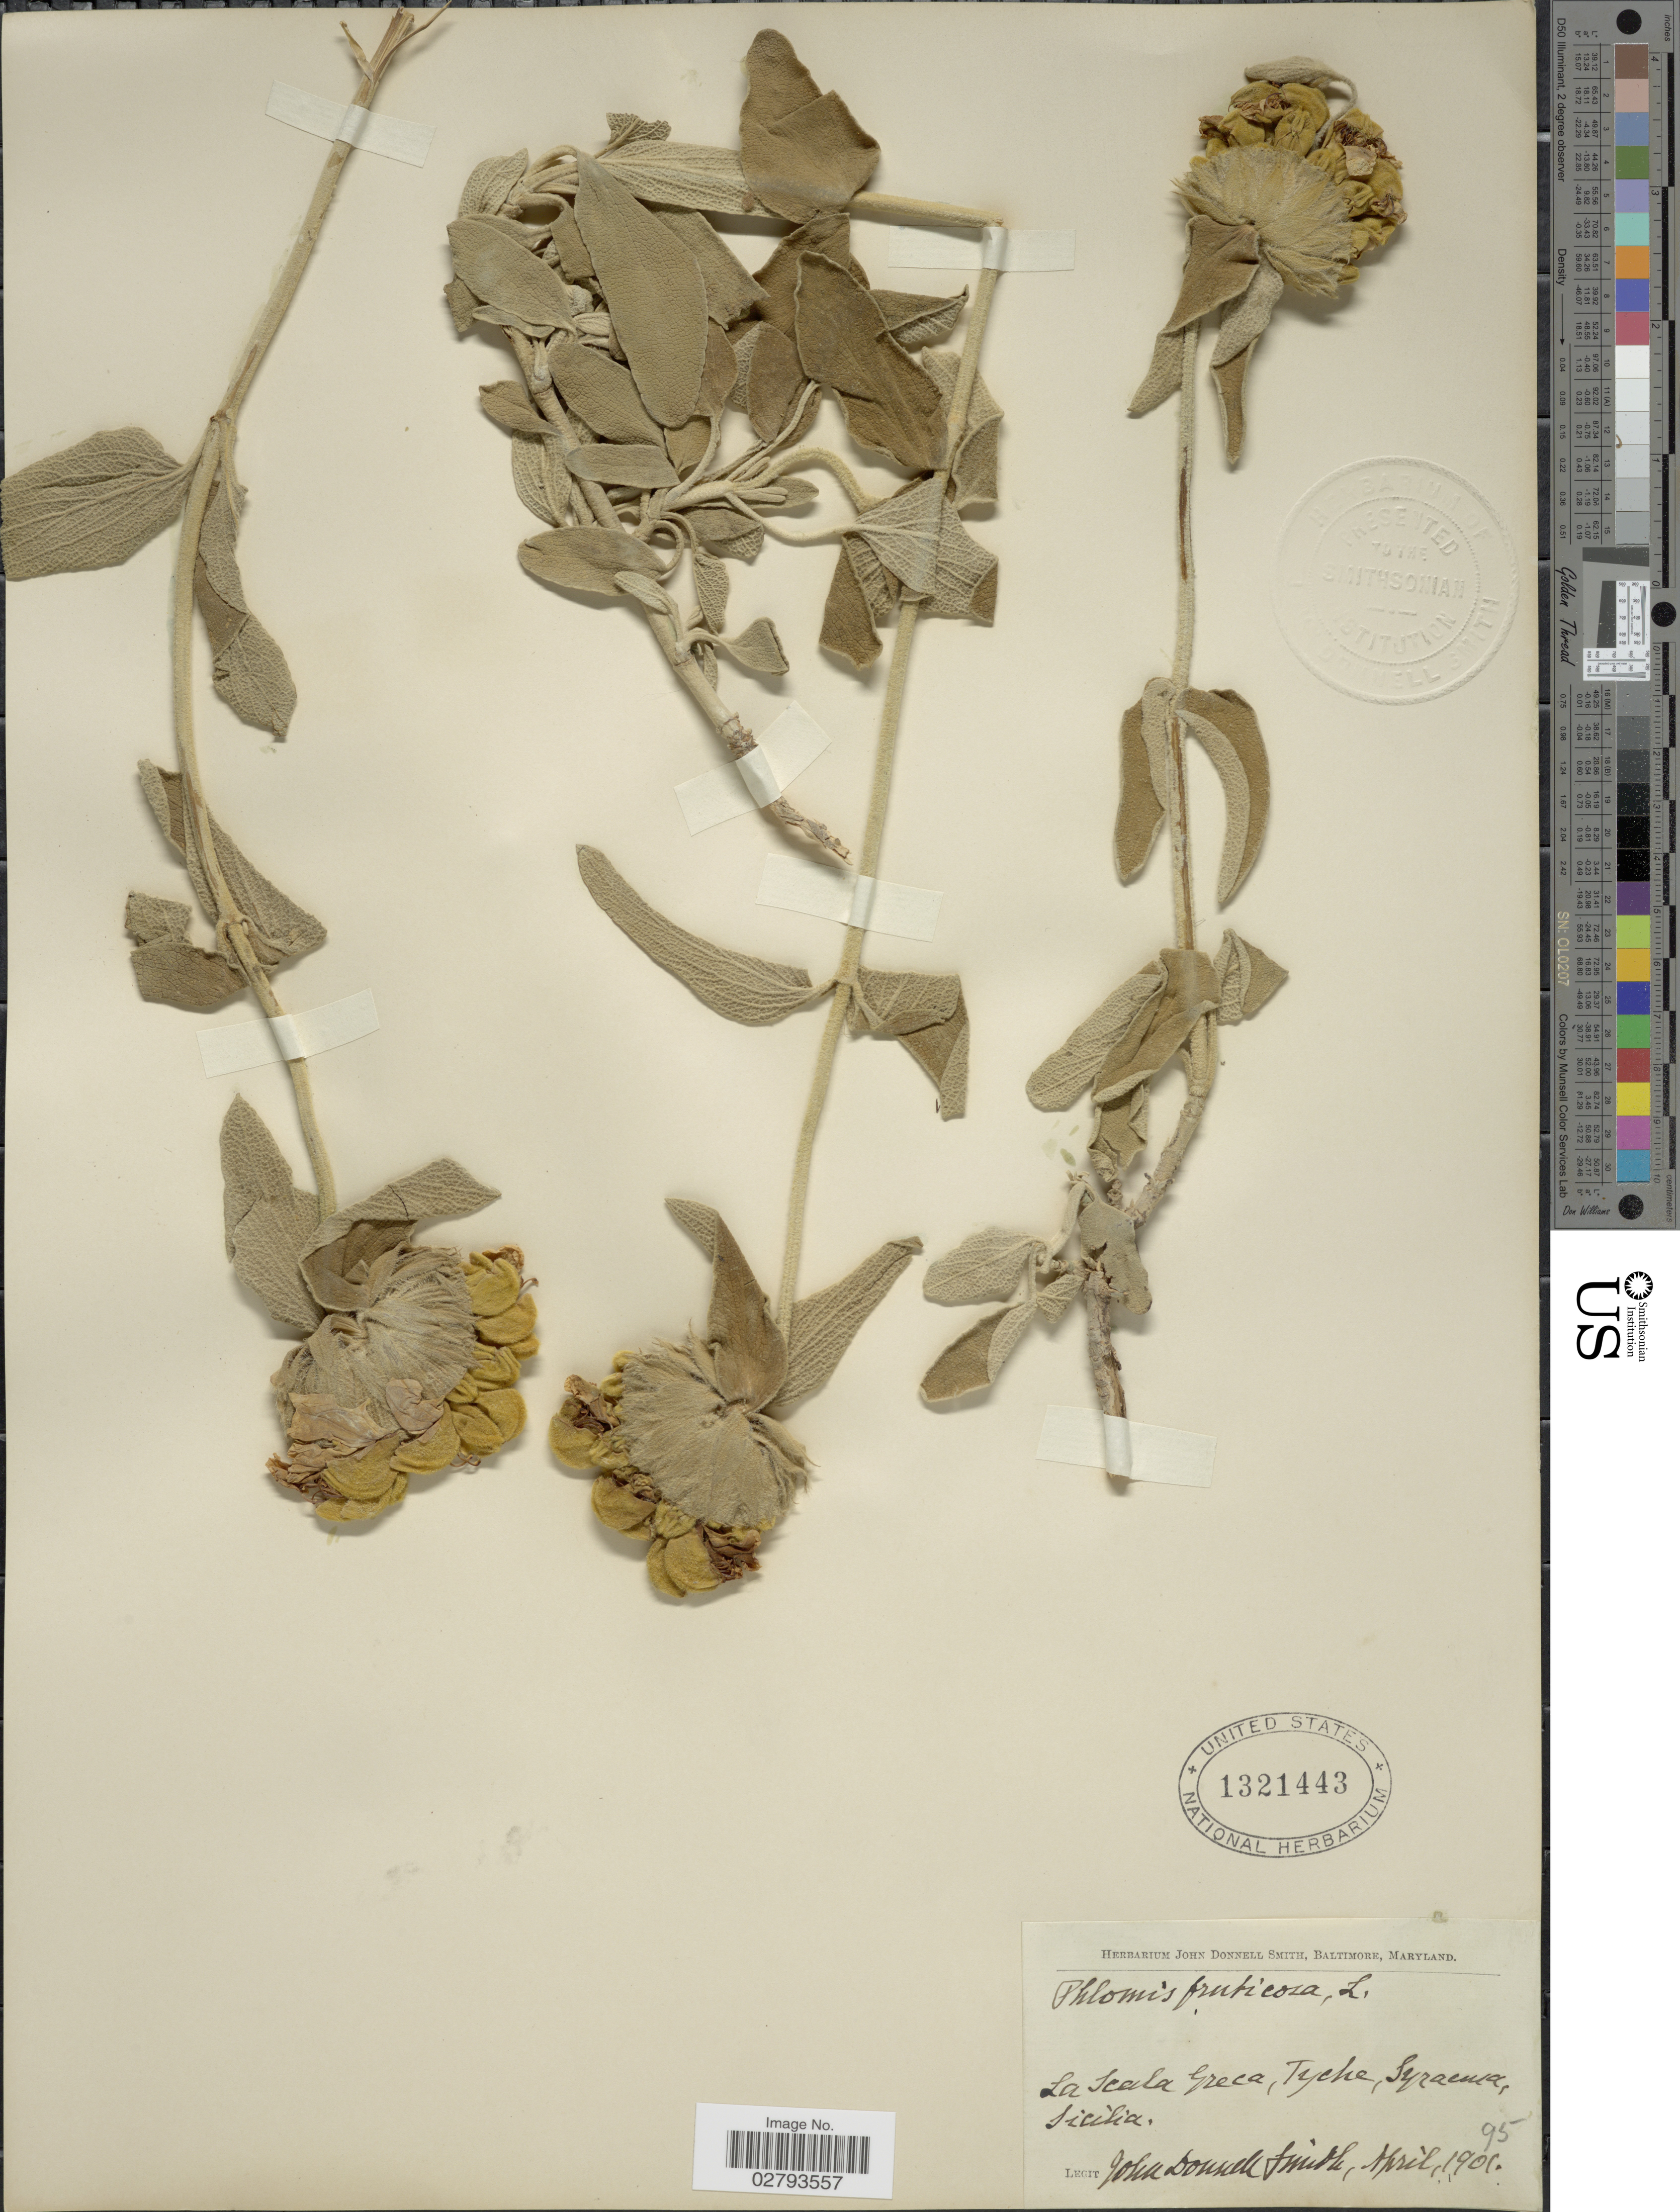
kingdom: Plantae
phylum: Tracheophyta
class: Magnoliopsida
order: Lamiales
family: Lamiaceae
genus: Phlomis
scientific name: Phlomis fruticosa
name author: L.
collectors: J. Donnell Smith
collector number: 95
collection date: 1901-04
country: Italy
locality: La Scala Greca, Tyche, Syracusa, Sicilia.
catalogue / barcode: US 1321443